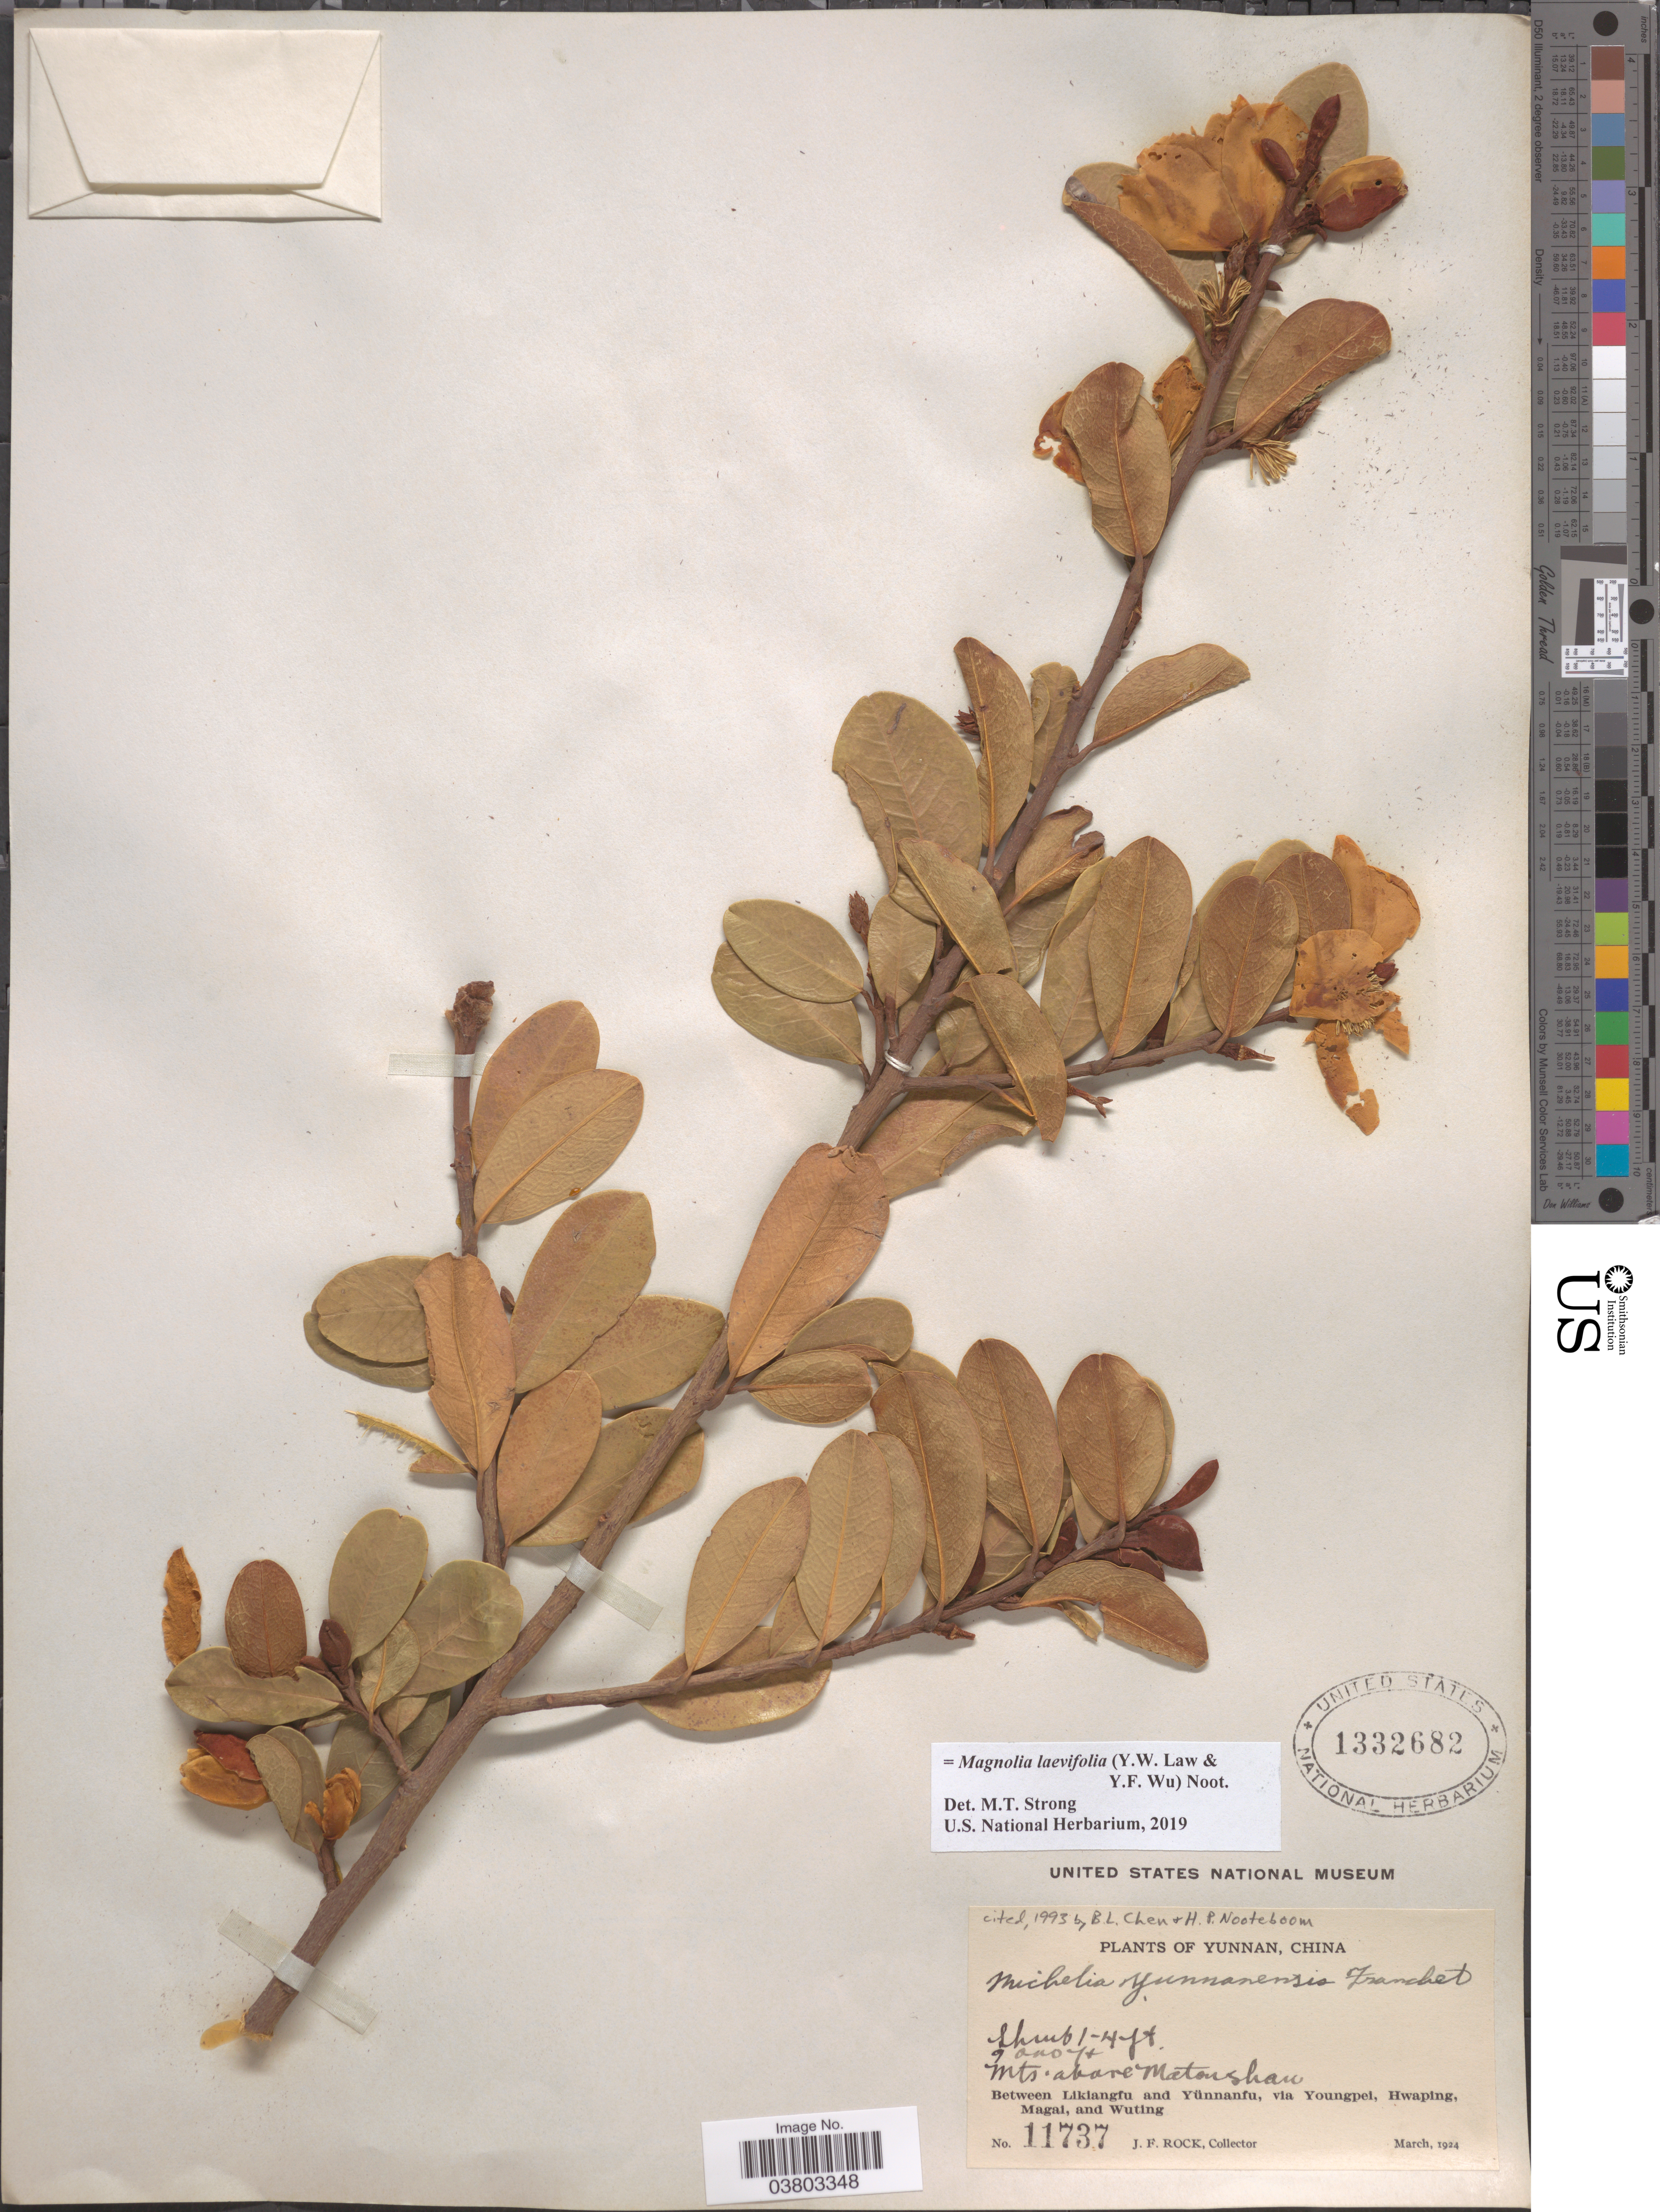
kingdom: Plantae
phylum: Tracheophyta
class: Magnoliopsida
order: Magnoliales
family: Magnoliaceae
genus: Magnolia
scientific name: Magnolia laevifolia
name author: (Y.W. Law & Y.F. Wu) Noot.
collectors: J. Rock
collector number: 11737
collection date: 1924-03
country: China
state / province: Yunnan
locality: Mts. above Matonshan [interpreted]. Between Likiangfu and Yünnanfu, via Youngpel, Hwaping, Magal, and Wuting.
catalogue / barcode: US 1332682